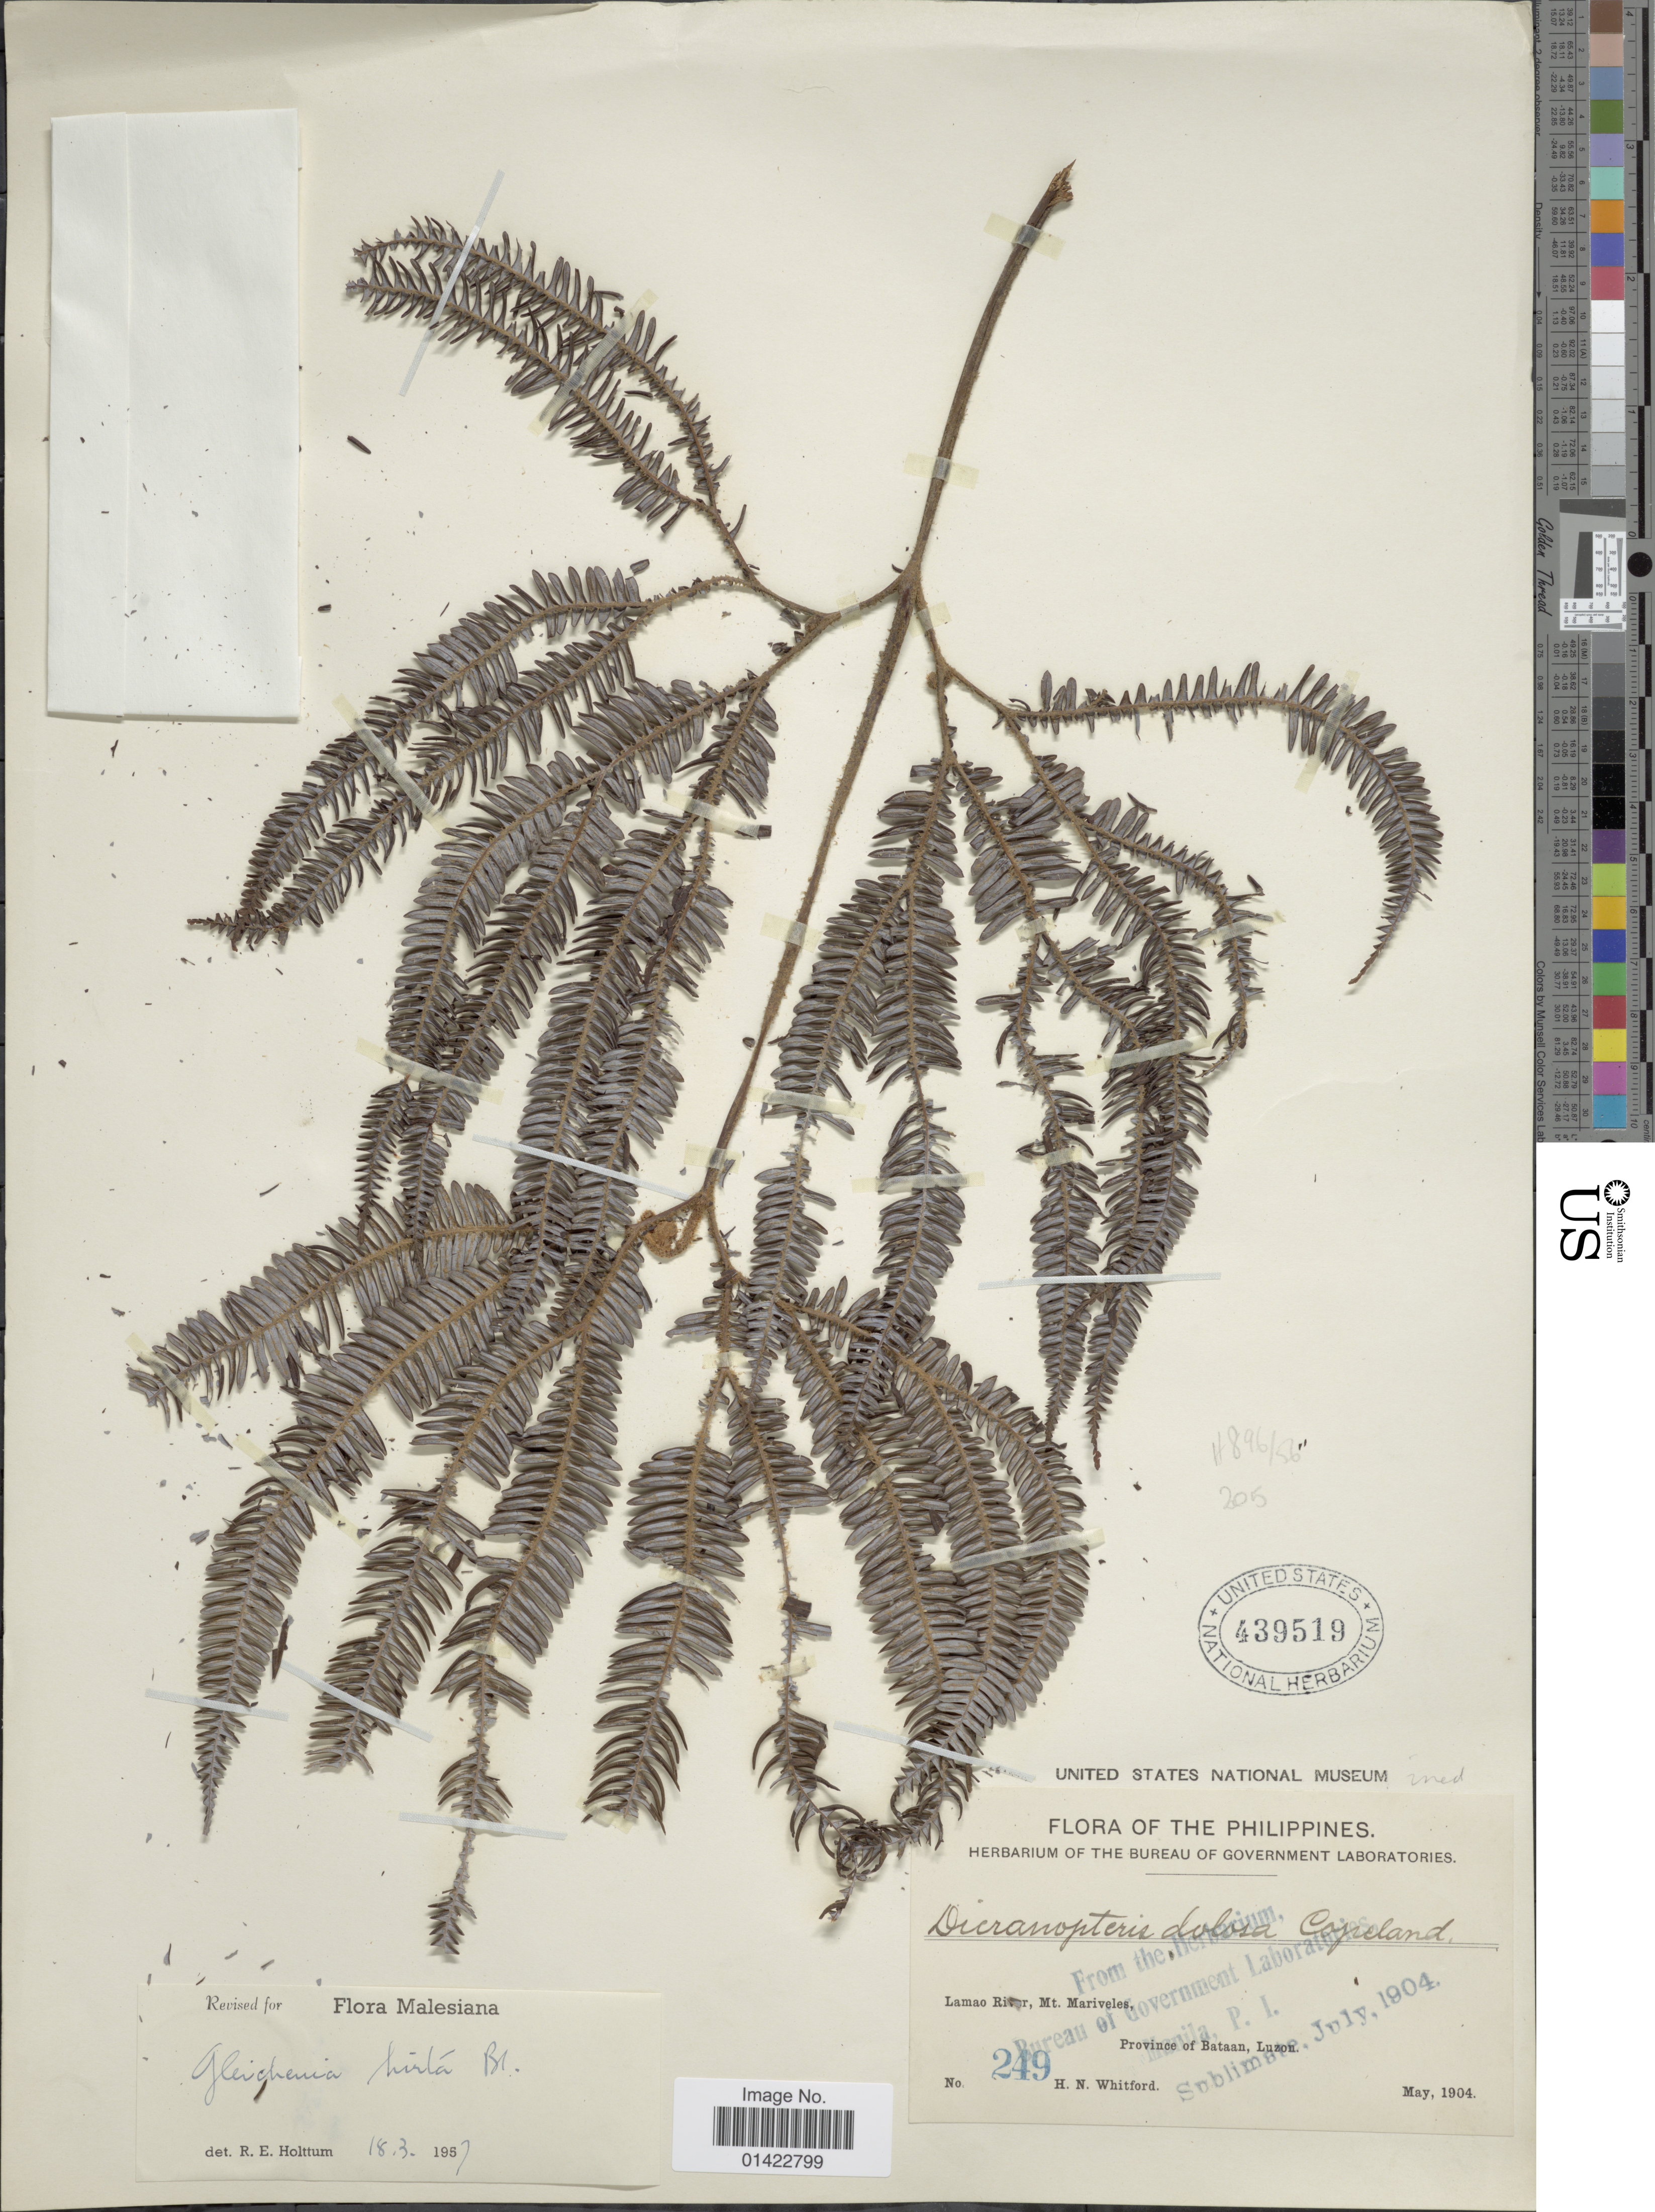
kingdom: Plantae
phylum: Tracheophyta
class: Polypodiopsida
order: Gleicheniales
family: Gleicheniaceae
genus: Sticherus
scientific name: Sticherus hirtus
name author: (Blume) Ching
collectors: H. N. Whitford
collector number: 249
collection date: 1904-05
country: Philippines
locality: Lamao River, Mt. Mariveles, Province of Bataan, Luzon.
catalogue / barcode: US 439519